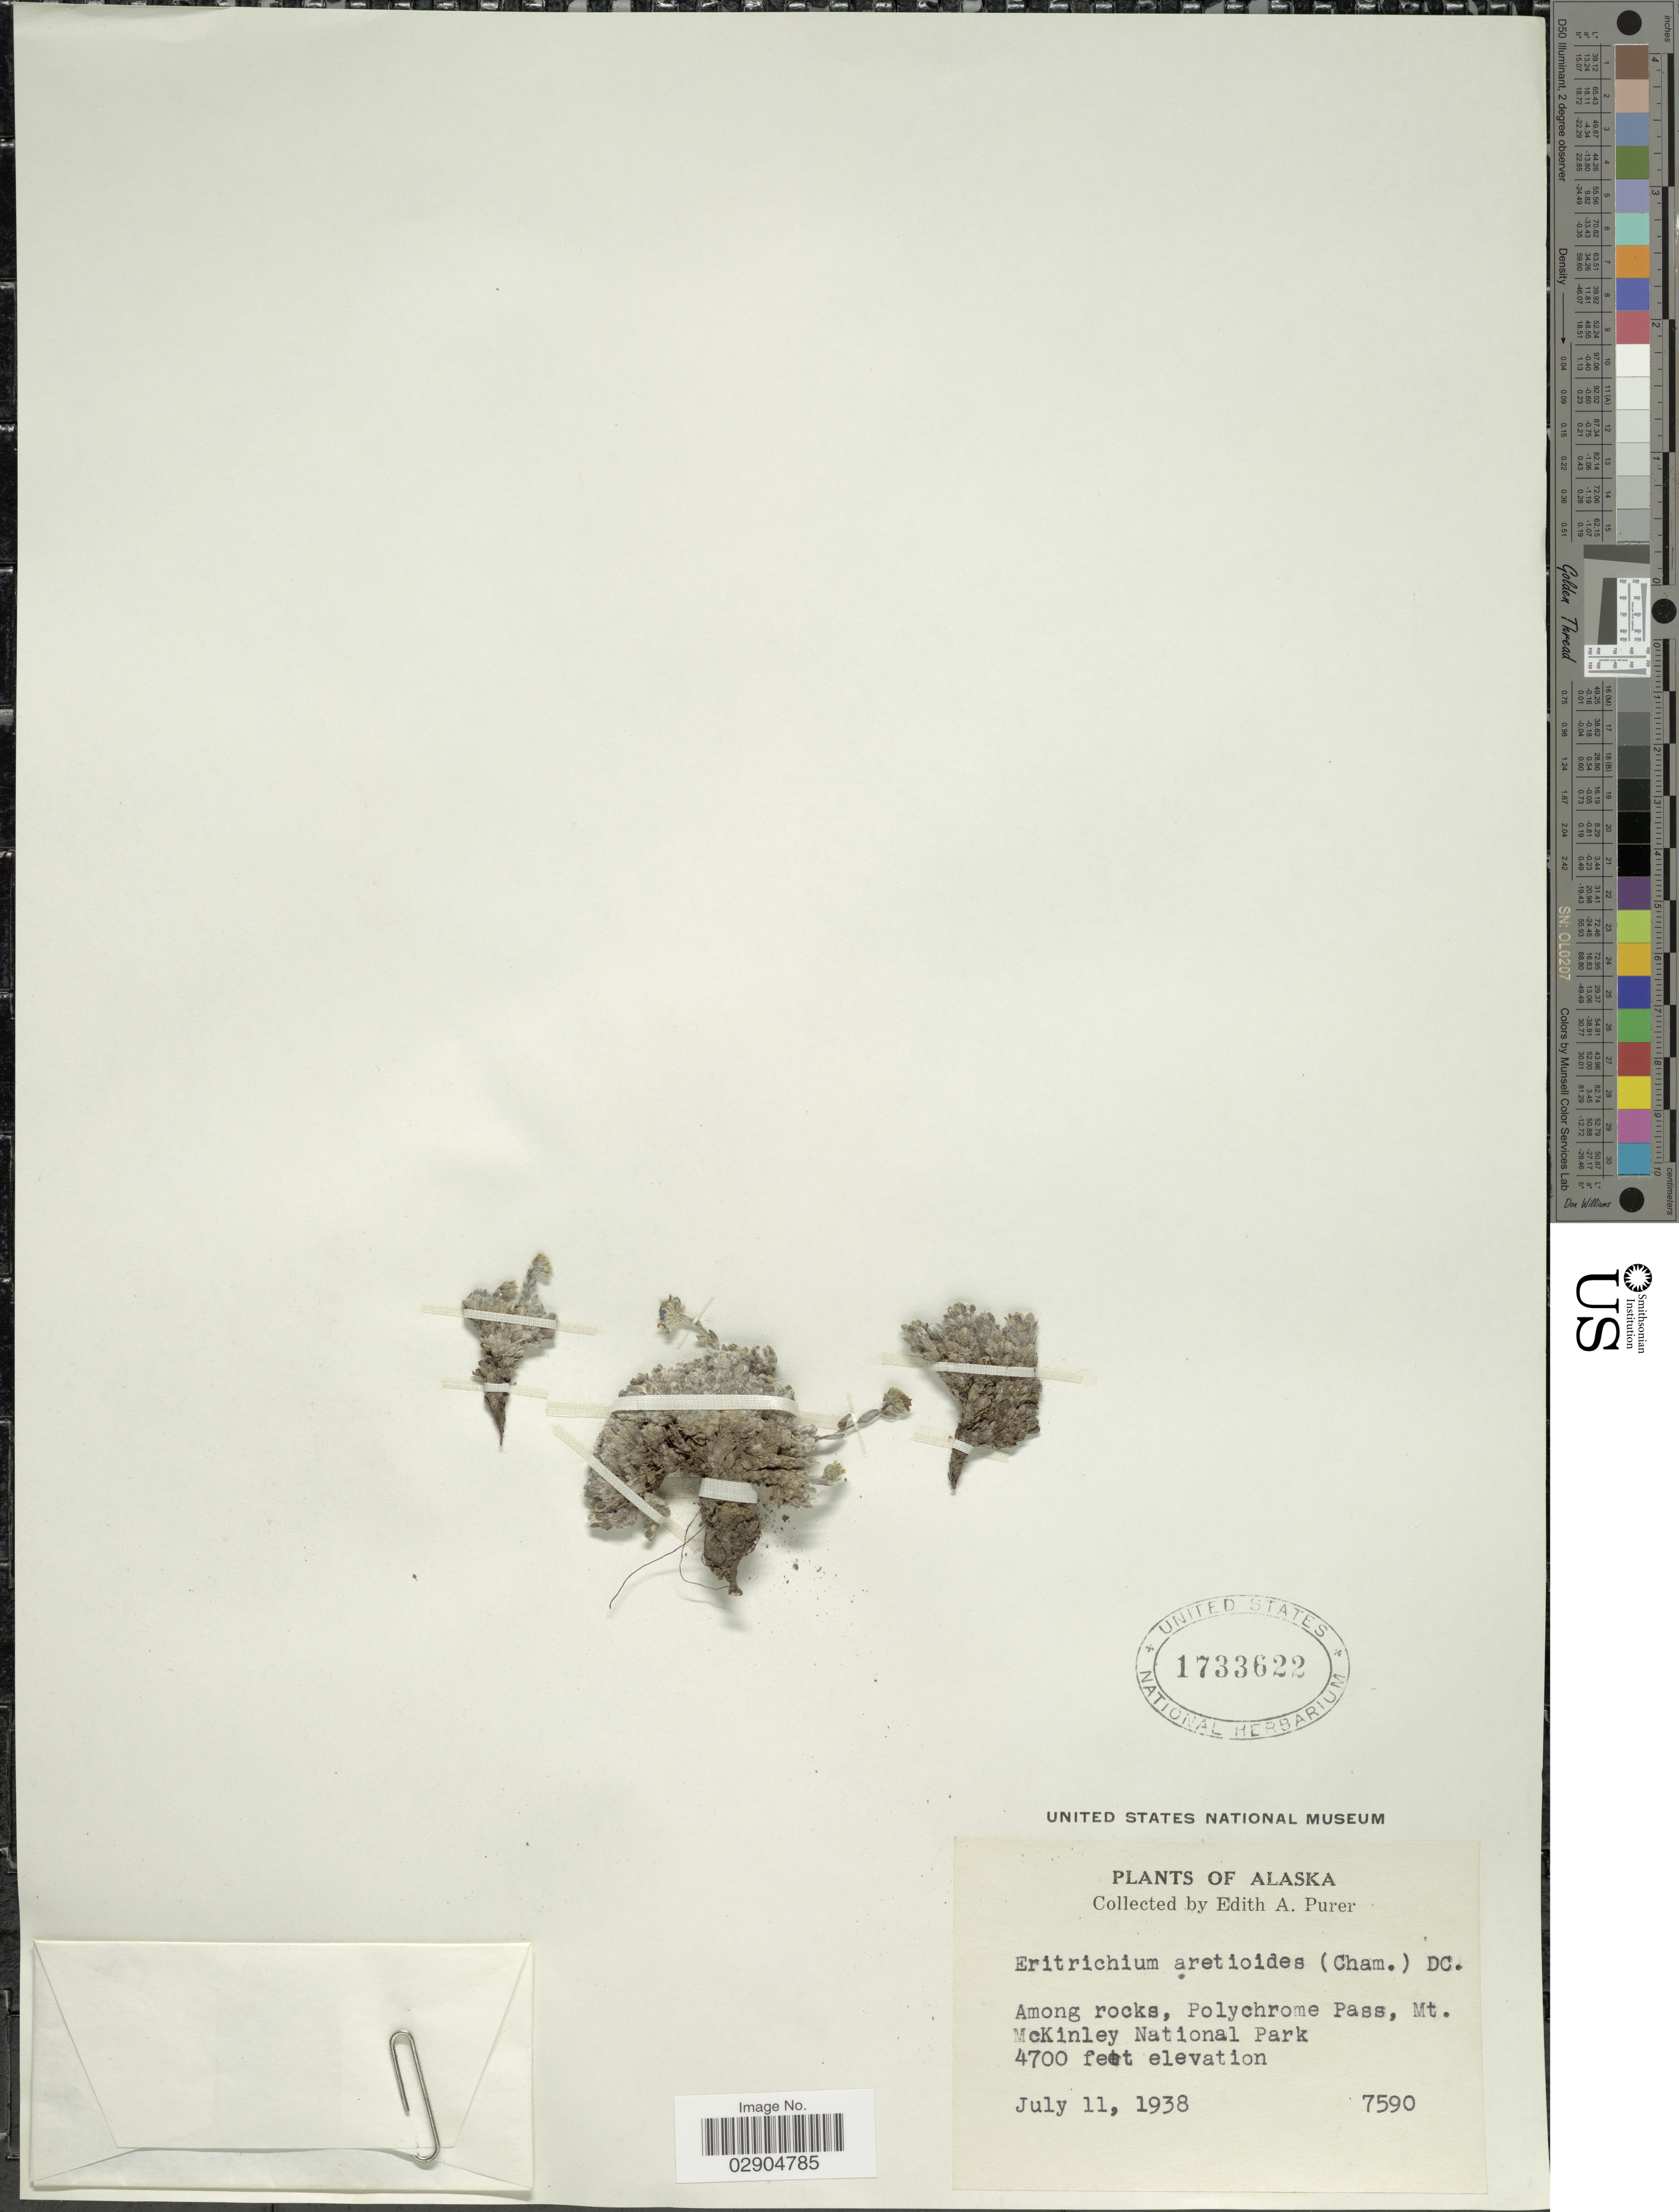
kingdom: Plantae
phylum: Tracheophyta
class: Magnoliopsida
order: Boraginales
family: Boraginaceae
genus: Eritrichium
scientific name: Eritrichium aretioides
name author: (Cham.) DC.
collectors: E. Purer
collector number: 7590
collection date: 1938-07-11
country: United States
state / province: Alaska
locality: Among rocks, Plychrome Pass, Mt. McKinley National Park.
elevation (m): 1433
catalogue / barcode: US 1733622